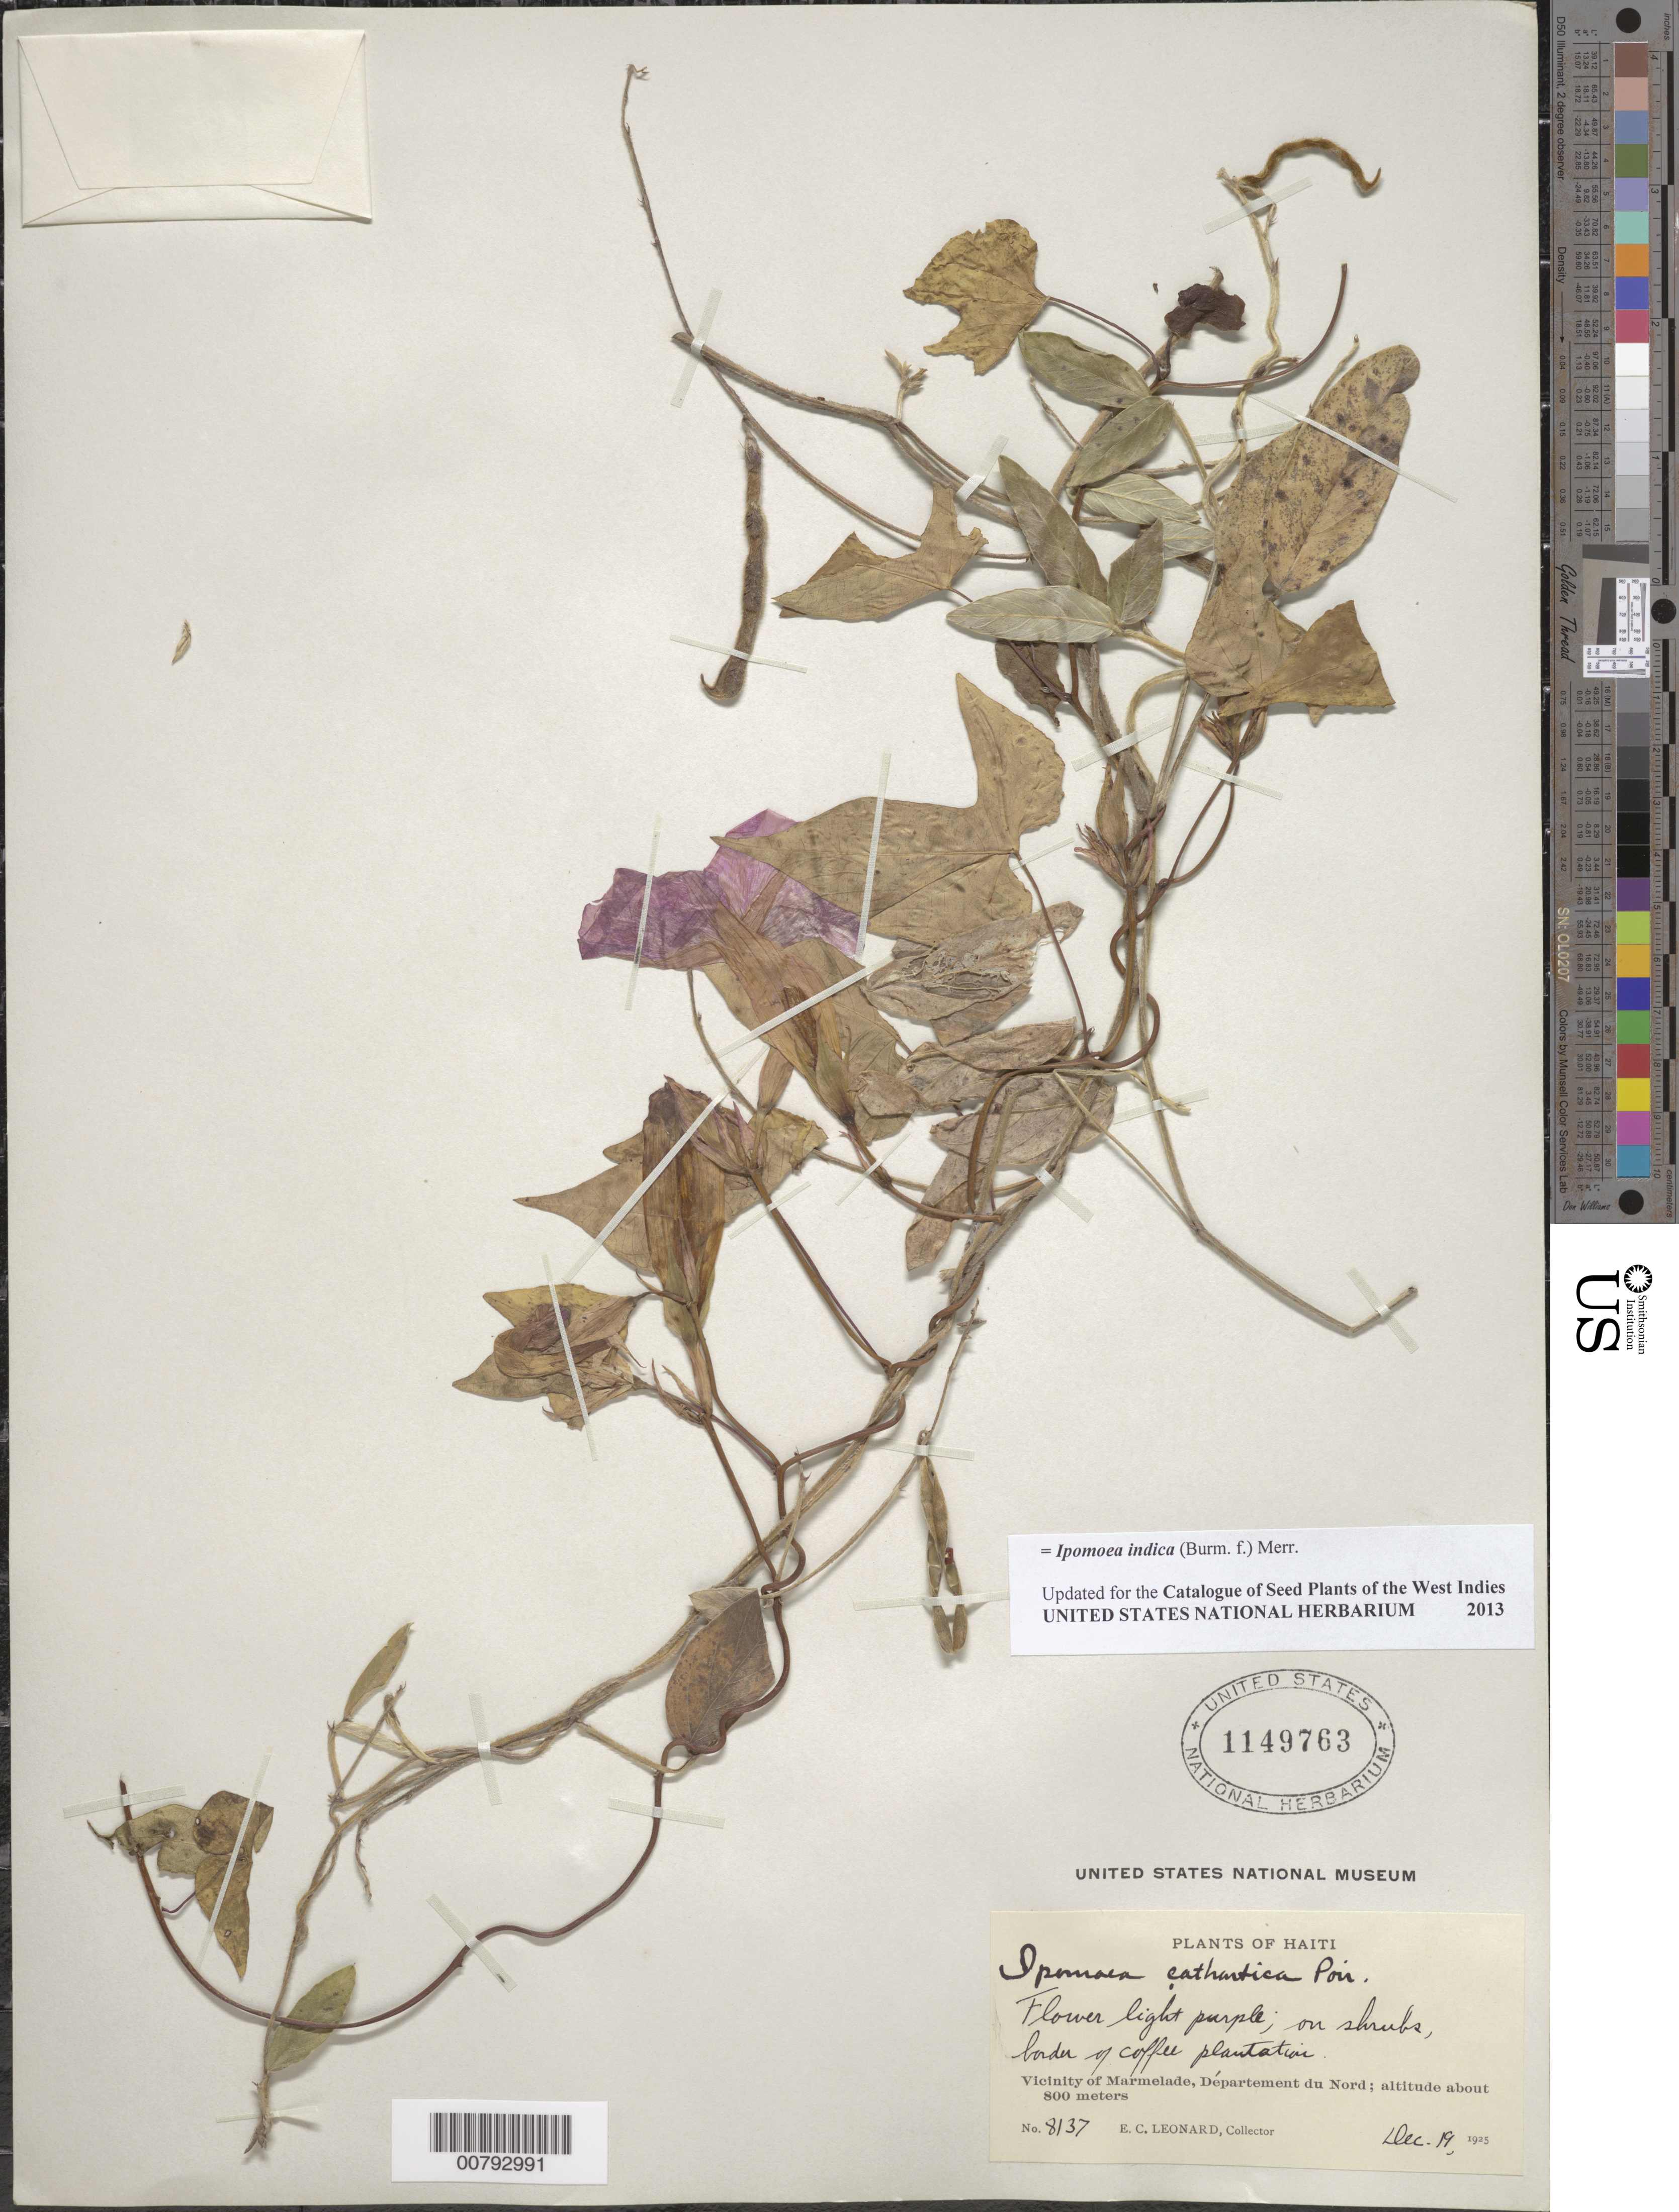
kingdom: Plantae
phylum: Tracheophyta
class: Magnoliopsida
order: Solanales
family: Convolvulaceae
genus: Ipomoea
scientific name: Ipomoea indica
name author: (Burm.) Merr.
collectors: E. C. Leonard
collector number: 8137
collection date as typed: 19 Dec 1925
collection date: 1925-12-19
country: Haiti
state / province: Nord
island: Hispaniola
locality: Vicinity of Marmelade, border of coffee plantation.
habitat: On shrubs.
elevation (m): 800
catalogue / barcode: US 1149763